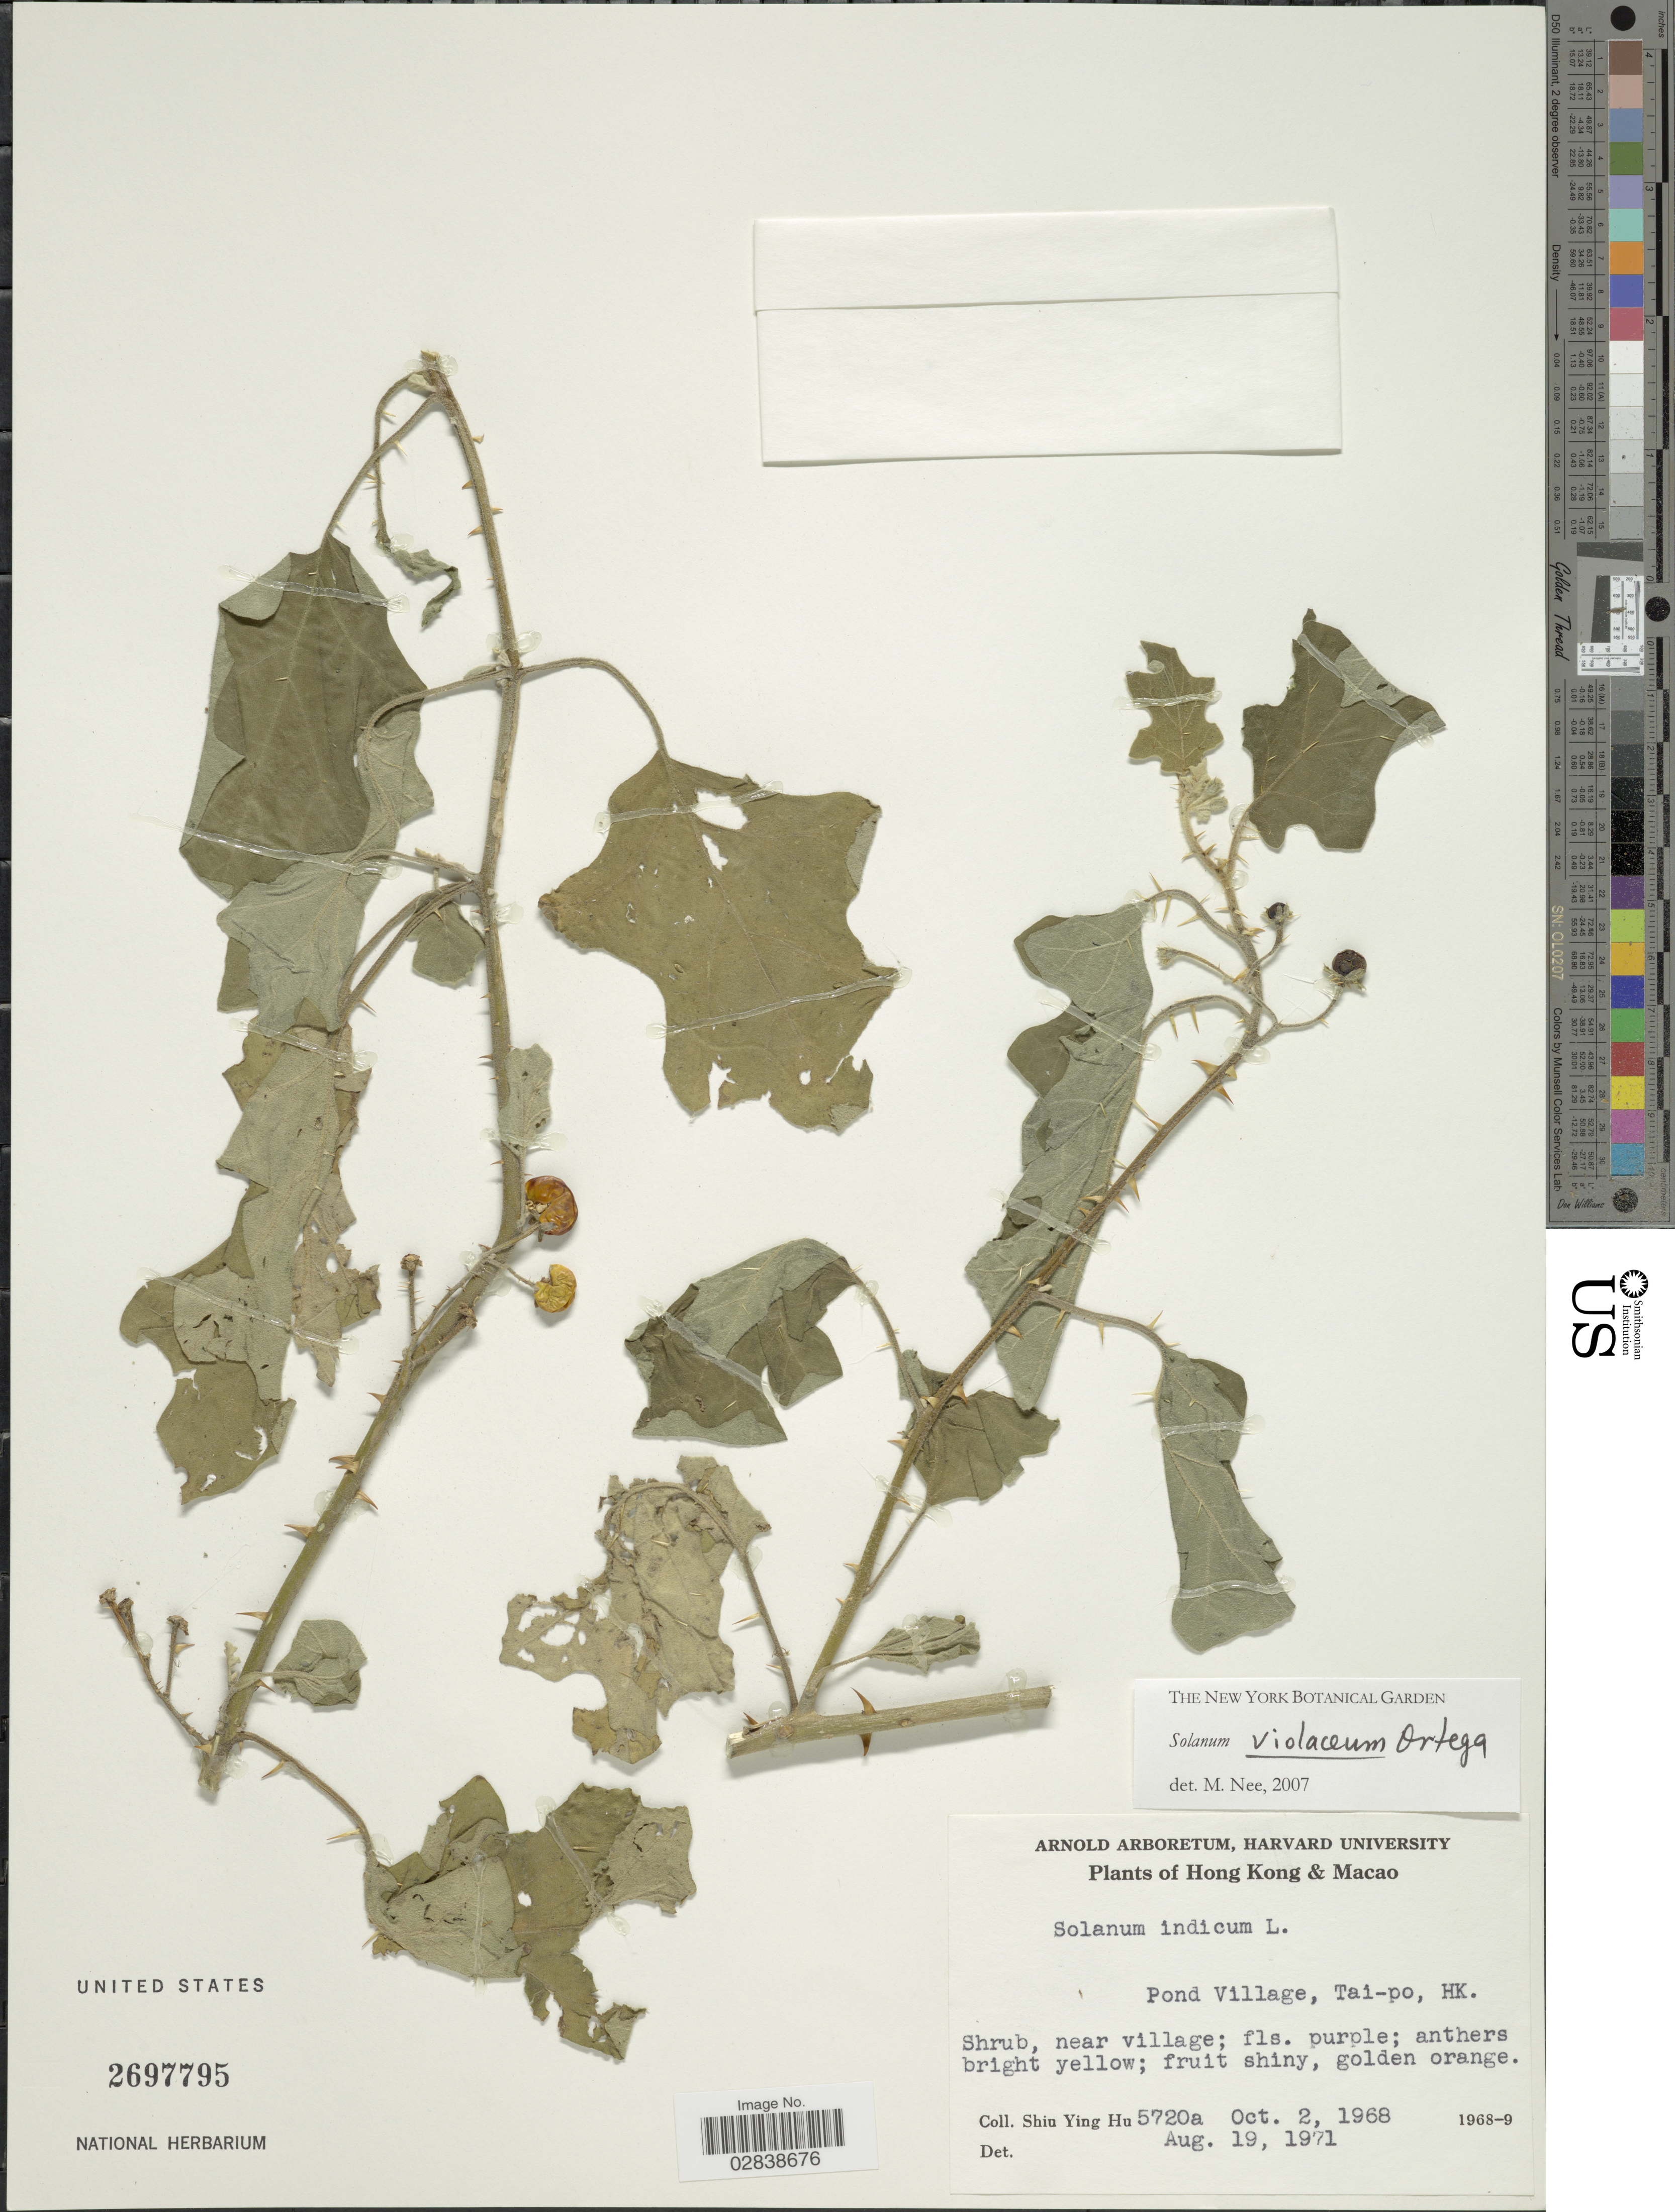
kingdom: Plantae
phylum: Tracheophyta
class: Magnoliopsida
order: Solanales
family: Solanaceae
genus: Solanum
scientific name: Solanum violaceum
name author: Ortega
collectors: S. Y. Hu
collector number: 5720a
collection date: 1968-10-02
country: China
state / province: Hong Kong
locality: Pond Village, Tai-po, HK.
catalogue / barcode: US 2697795